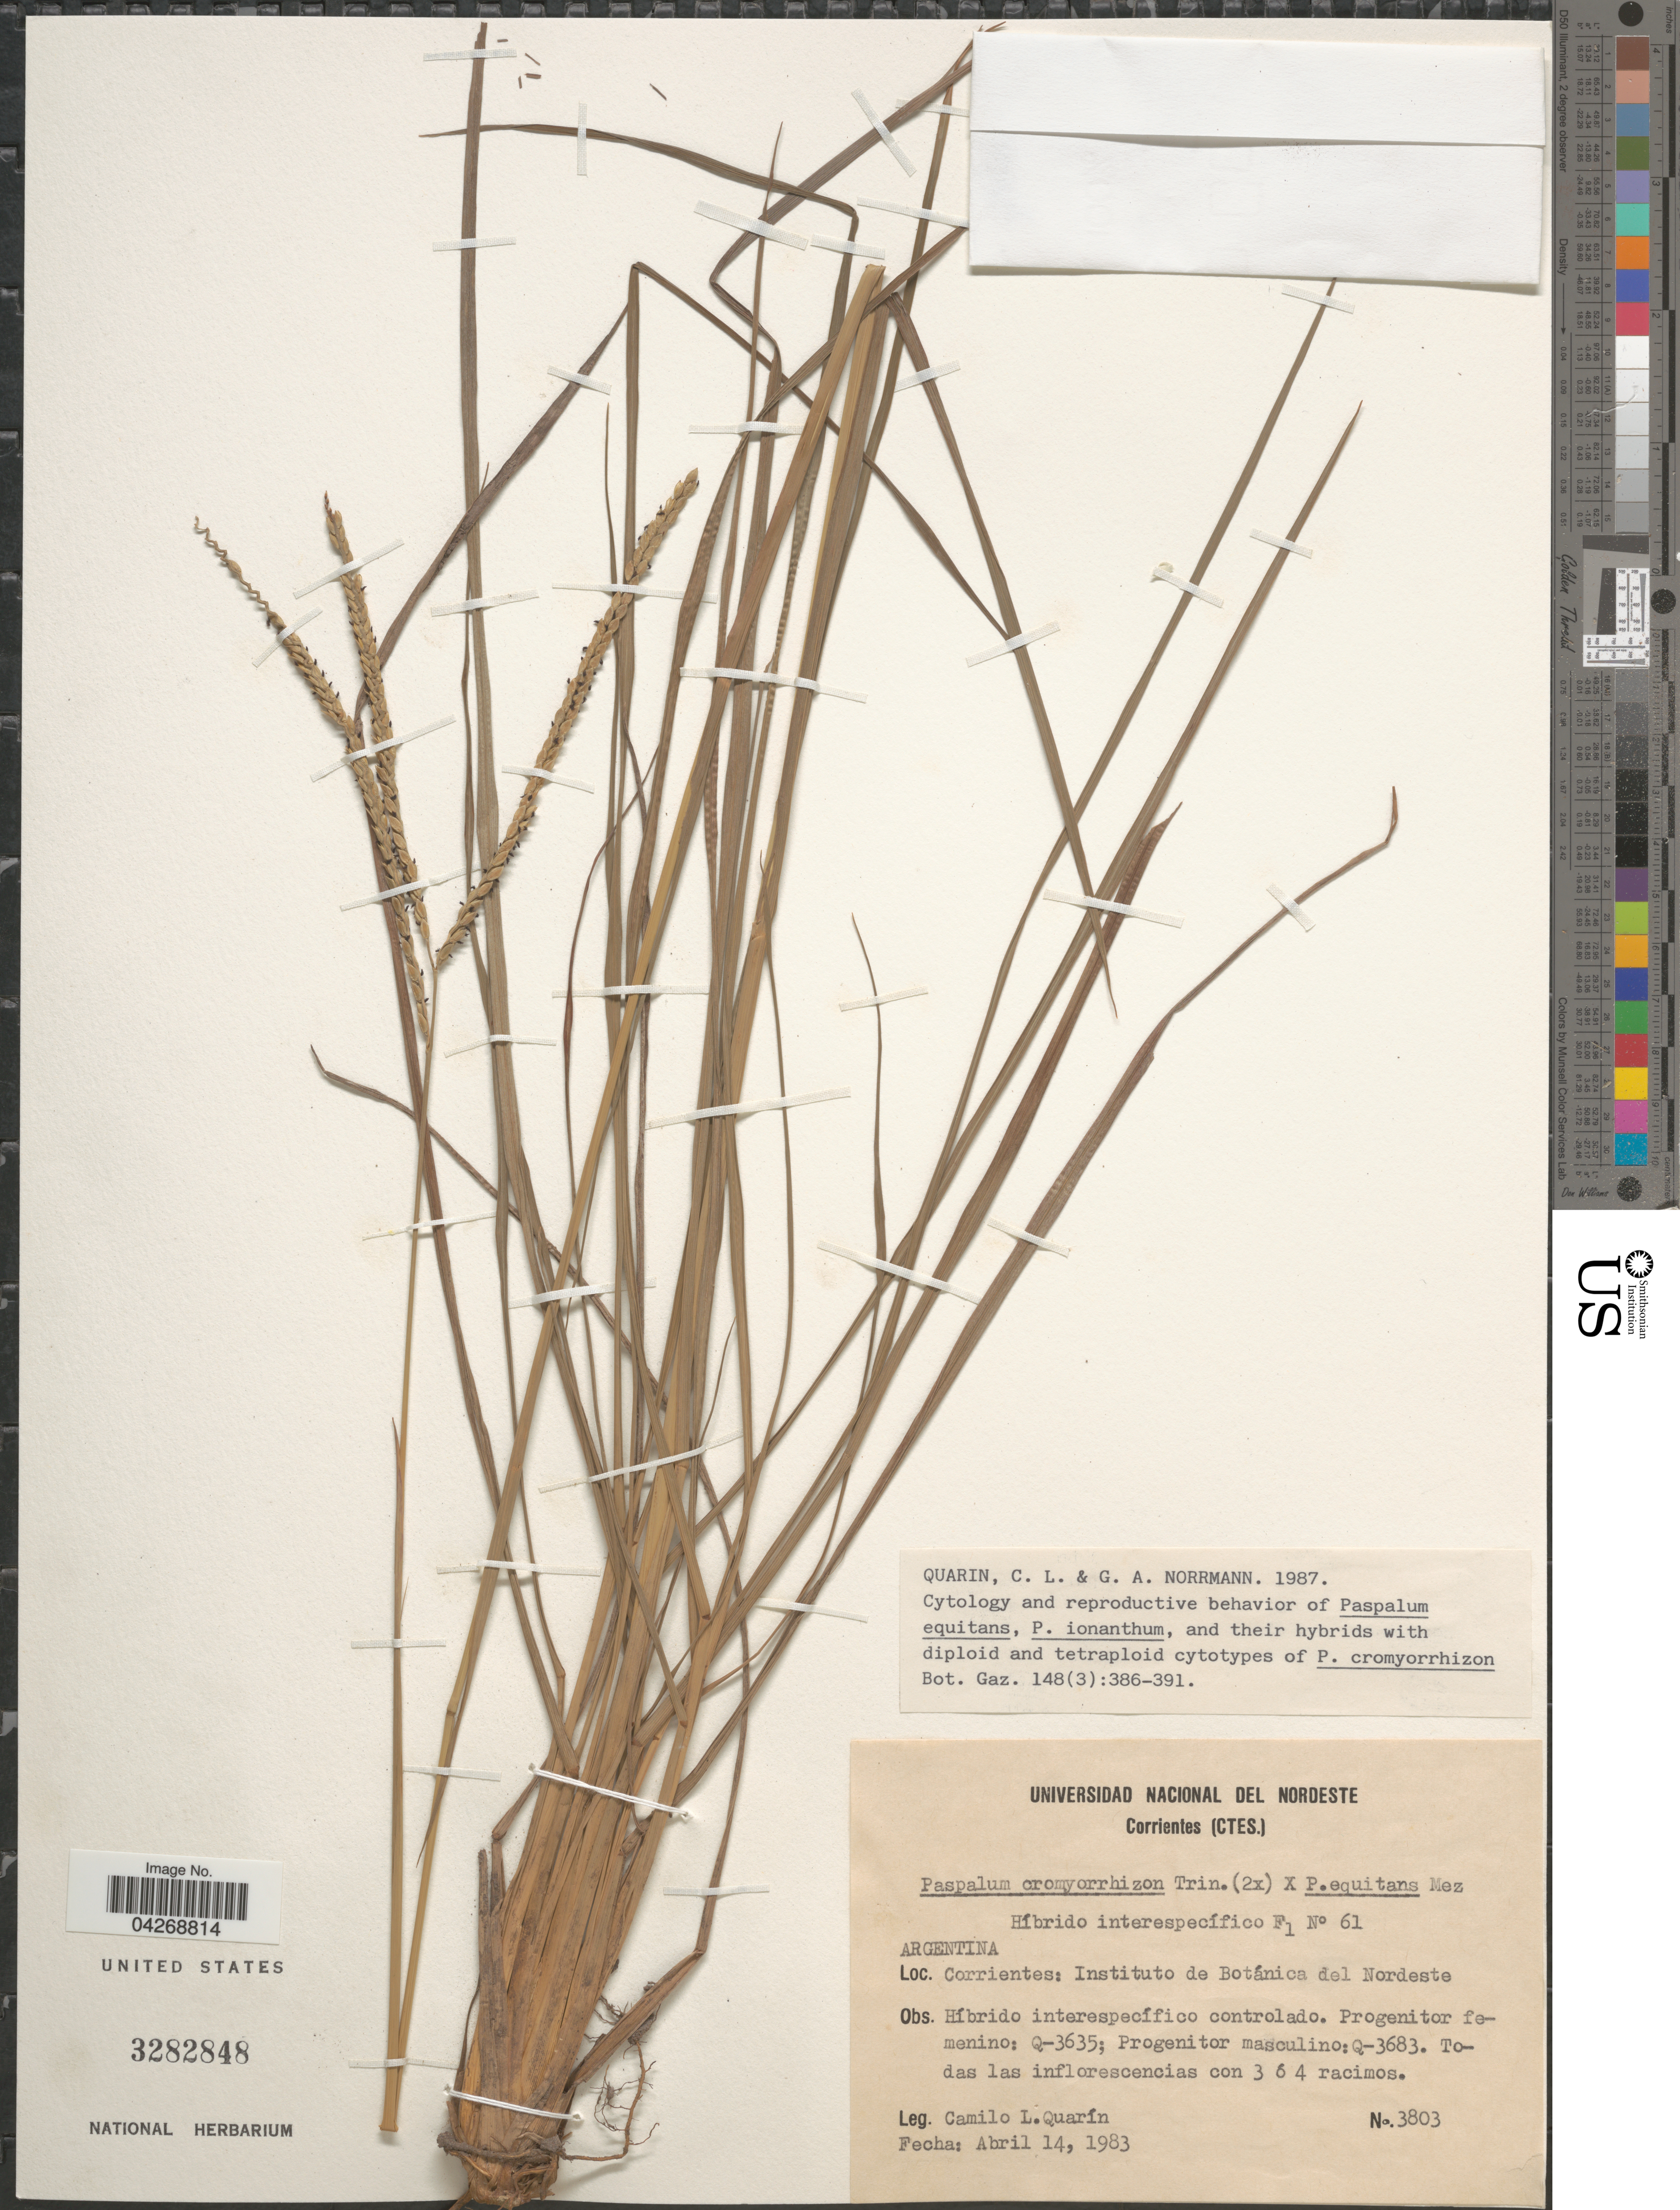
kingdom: Plantae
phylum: Tracheophyta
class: Liliopsida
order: Poales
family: Poaceae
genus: Paspalum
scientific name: Paspalum cromyorhizon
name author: Trin. ex Döll in Mart.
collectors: C. Quarin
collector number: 3803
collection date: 1983-04-14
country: Argentina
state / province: Corrientes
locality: Corrientes: Instituto de Botánica del Nordeste.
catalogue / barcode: US 3282848